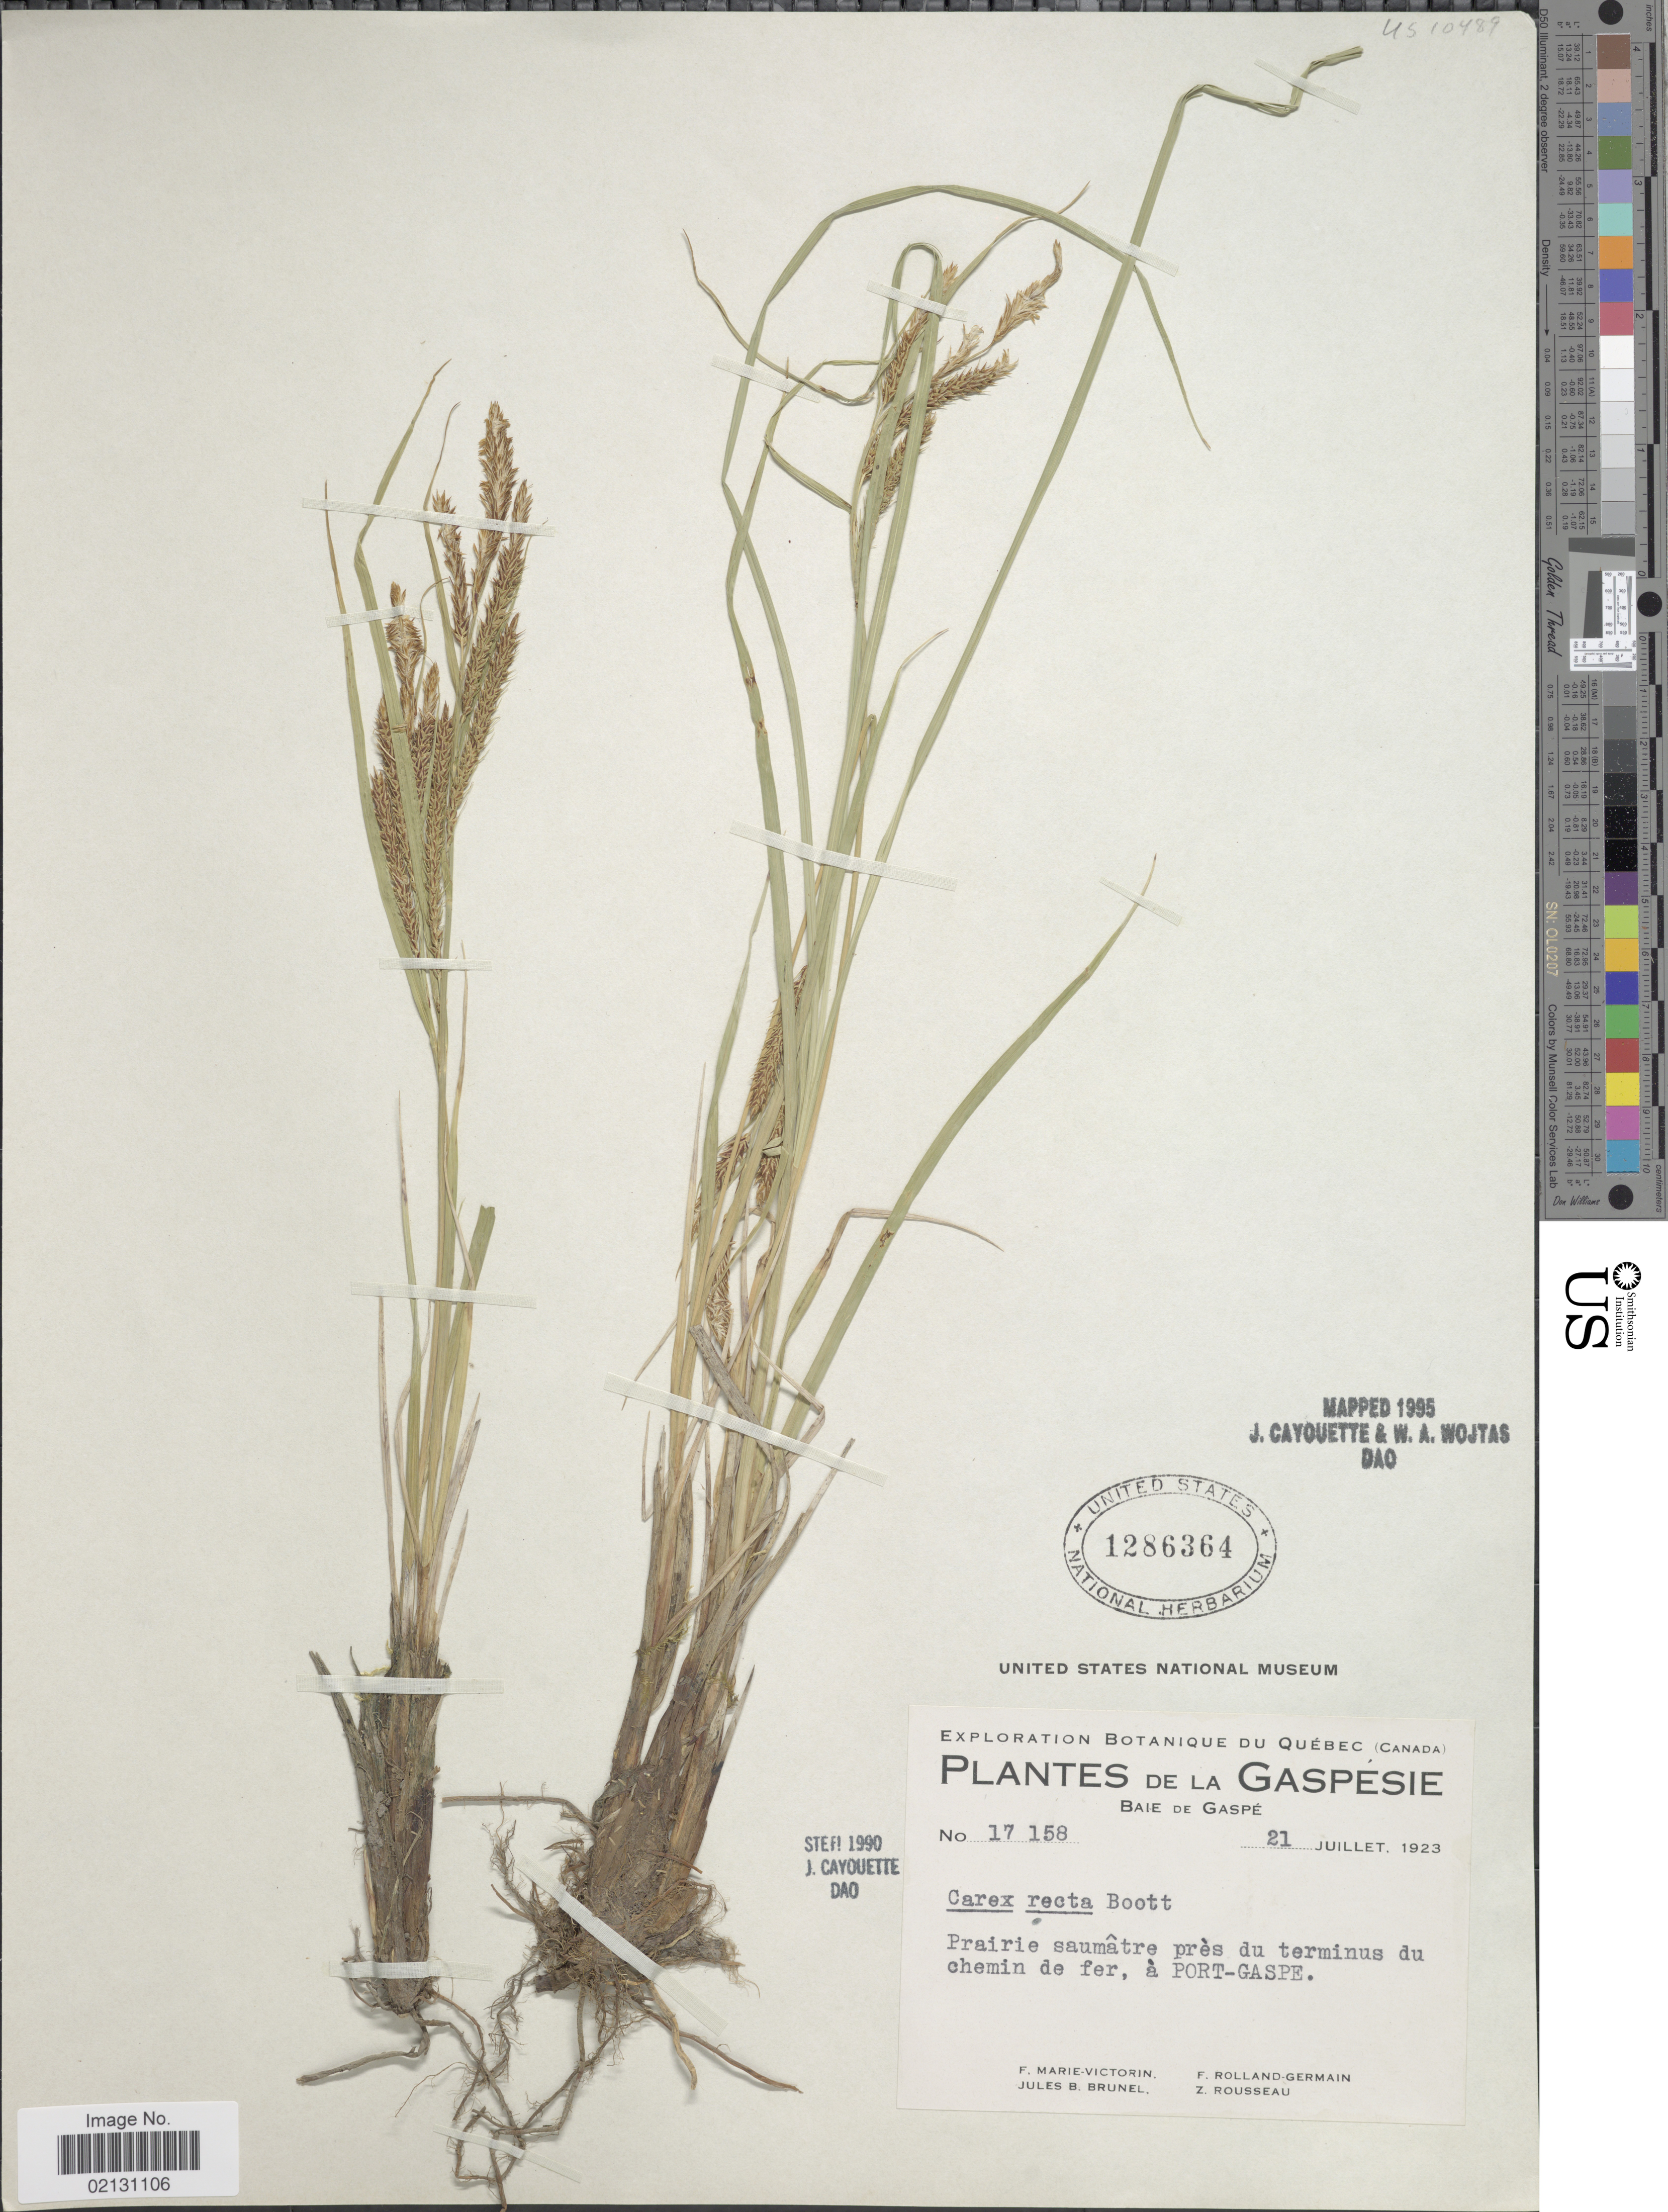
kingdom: Plantae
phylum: Tracheophyta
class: Liliopsida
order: Poales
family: Cyperaceae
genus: Carex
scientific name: Carex recta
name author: Boott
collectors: F. Marie-Victorin, J. Brunel, Rolland-Germain & Z. Rousseau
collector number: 17158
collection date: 1923-07-21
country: Canada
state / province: Quebec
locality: De La Gaspesie, Baie de Gaspé, Prairie saumâtre près du terminus du chemin de fer, à Port-Gaspe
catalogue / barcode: US 1286364